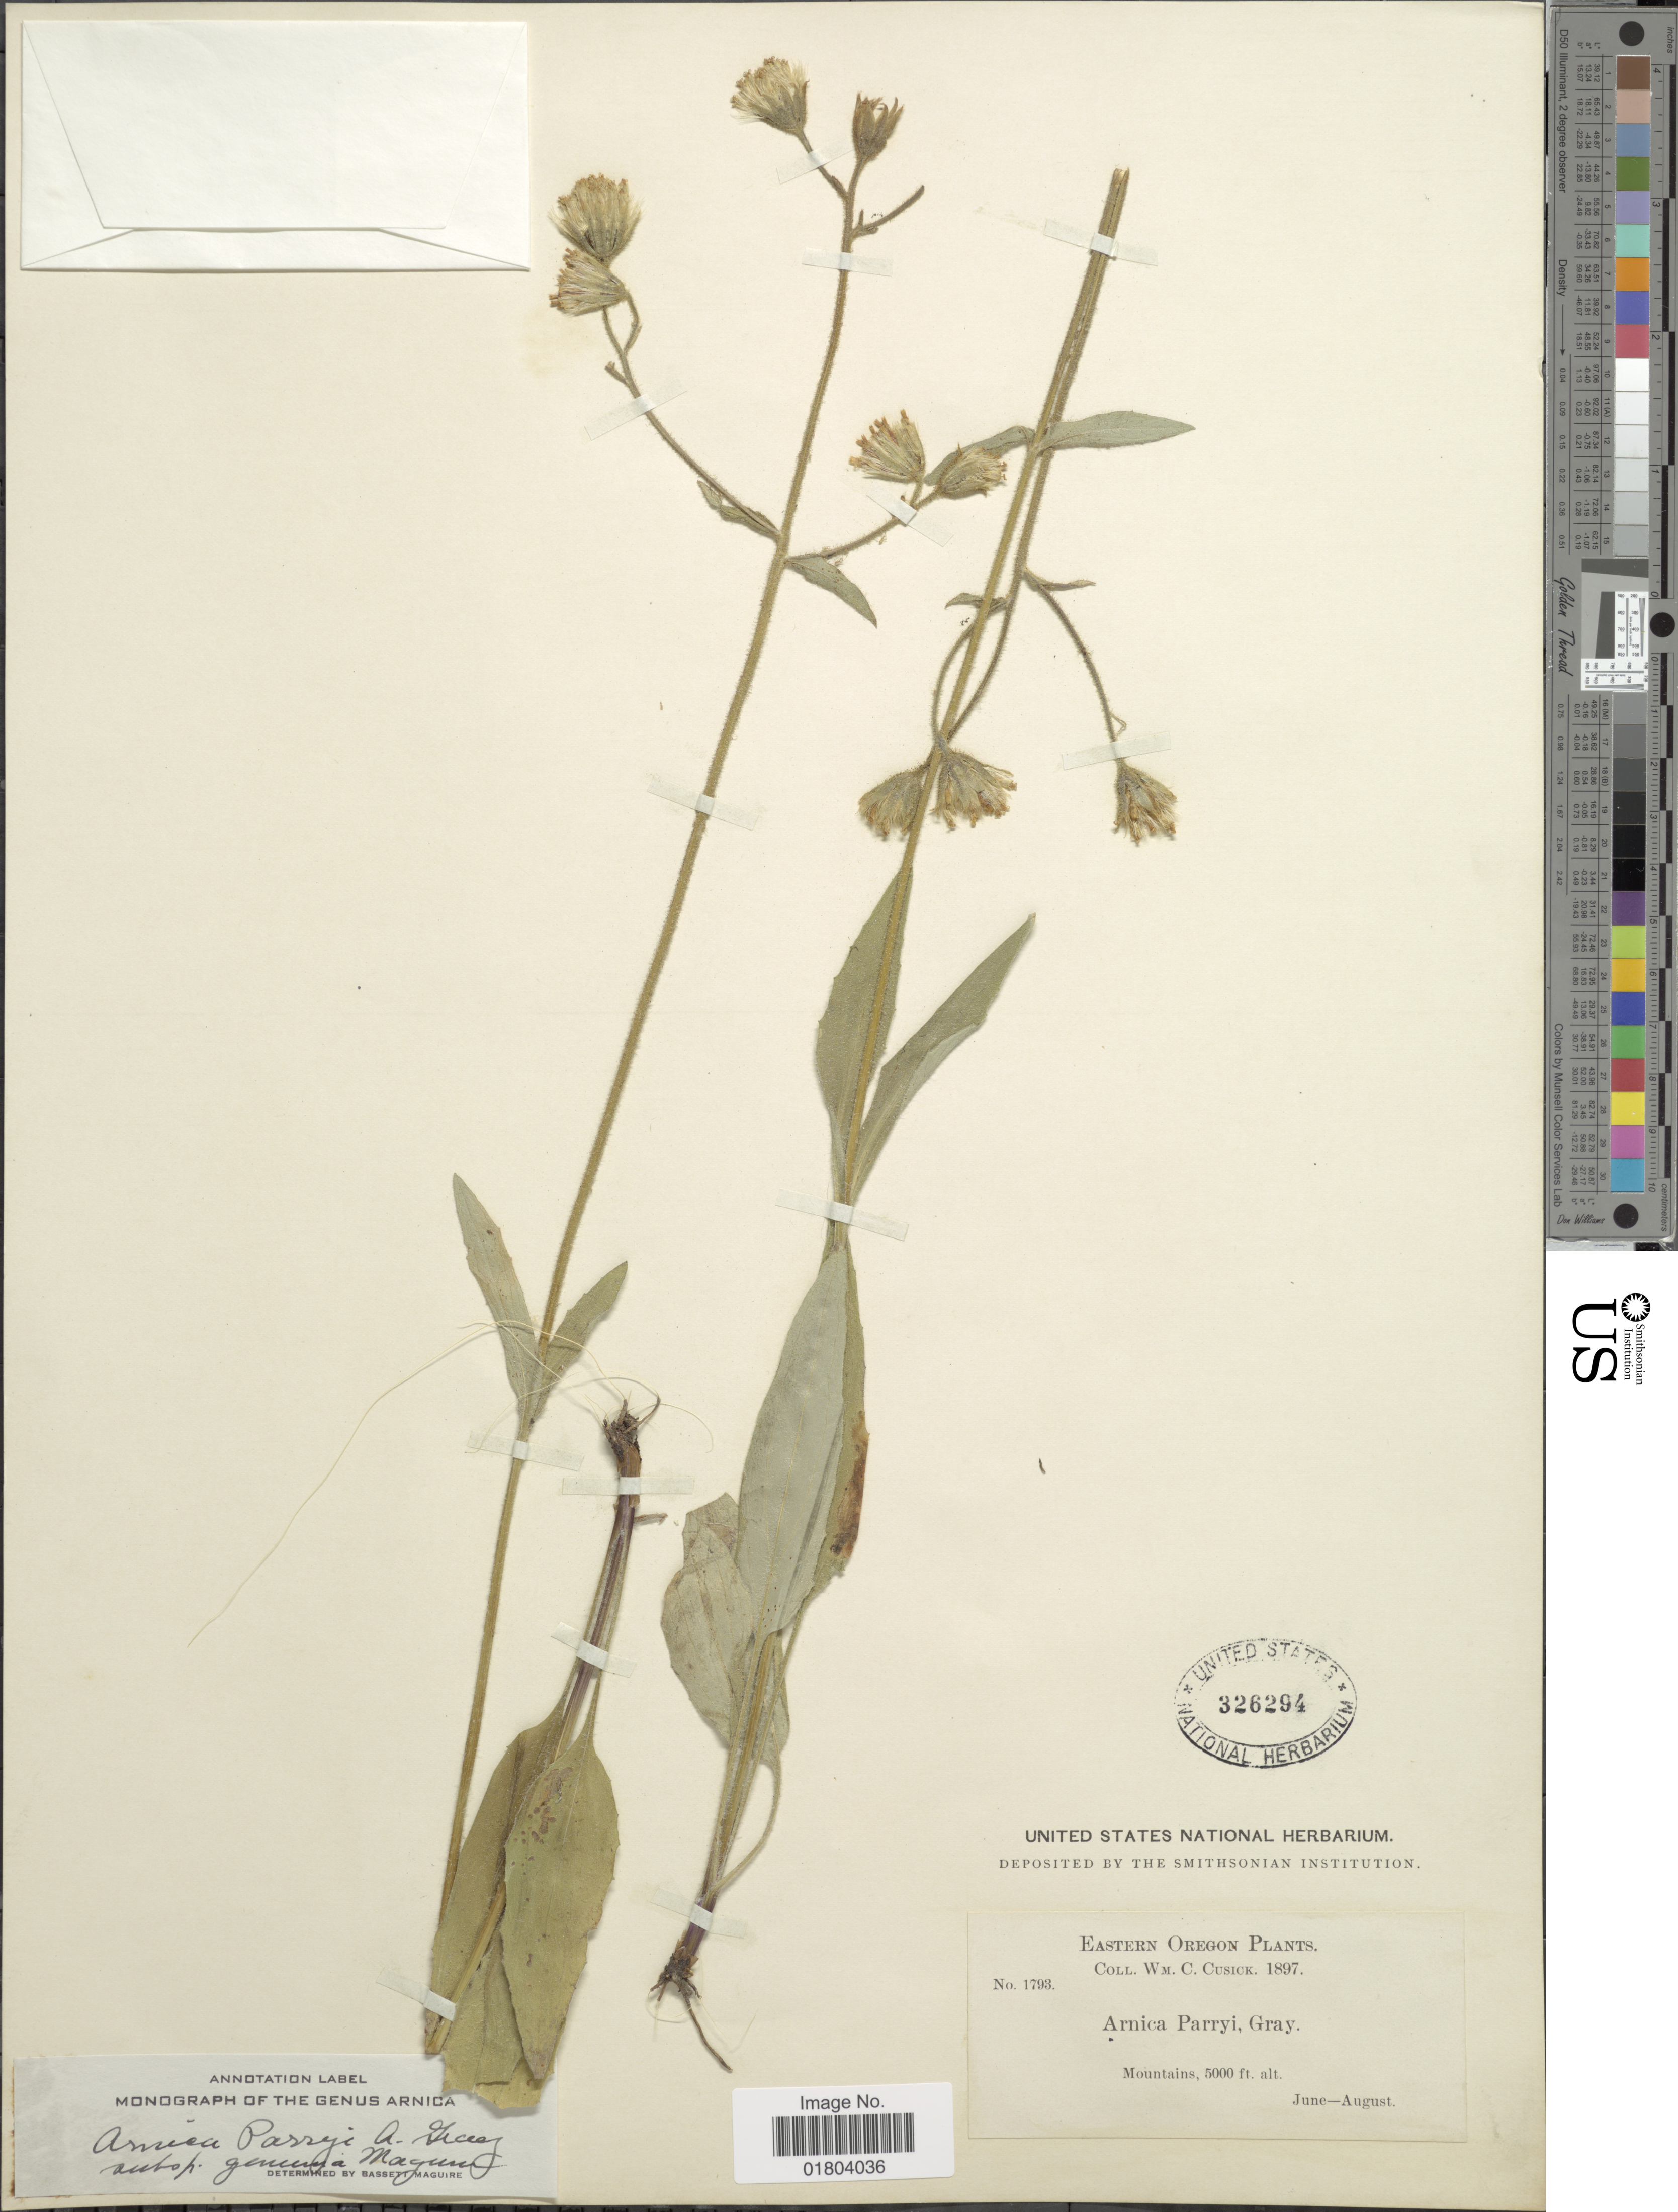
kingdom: Plantae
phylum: Tracheophyta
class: Magnoliopsida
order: Asterales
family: Asteraceae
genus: Arnica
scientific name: Arnica parryi subsp. genuina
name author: Maguire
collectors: W. C. Cusick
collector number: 1793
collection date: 1897-06/1897-08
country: United States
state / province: Oregon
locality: Eastern Oregon, Mountains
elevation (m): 1524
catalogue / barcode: US 326294